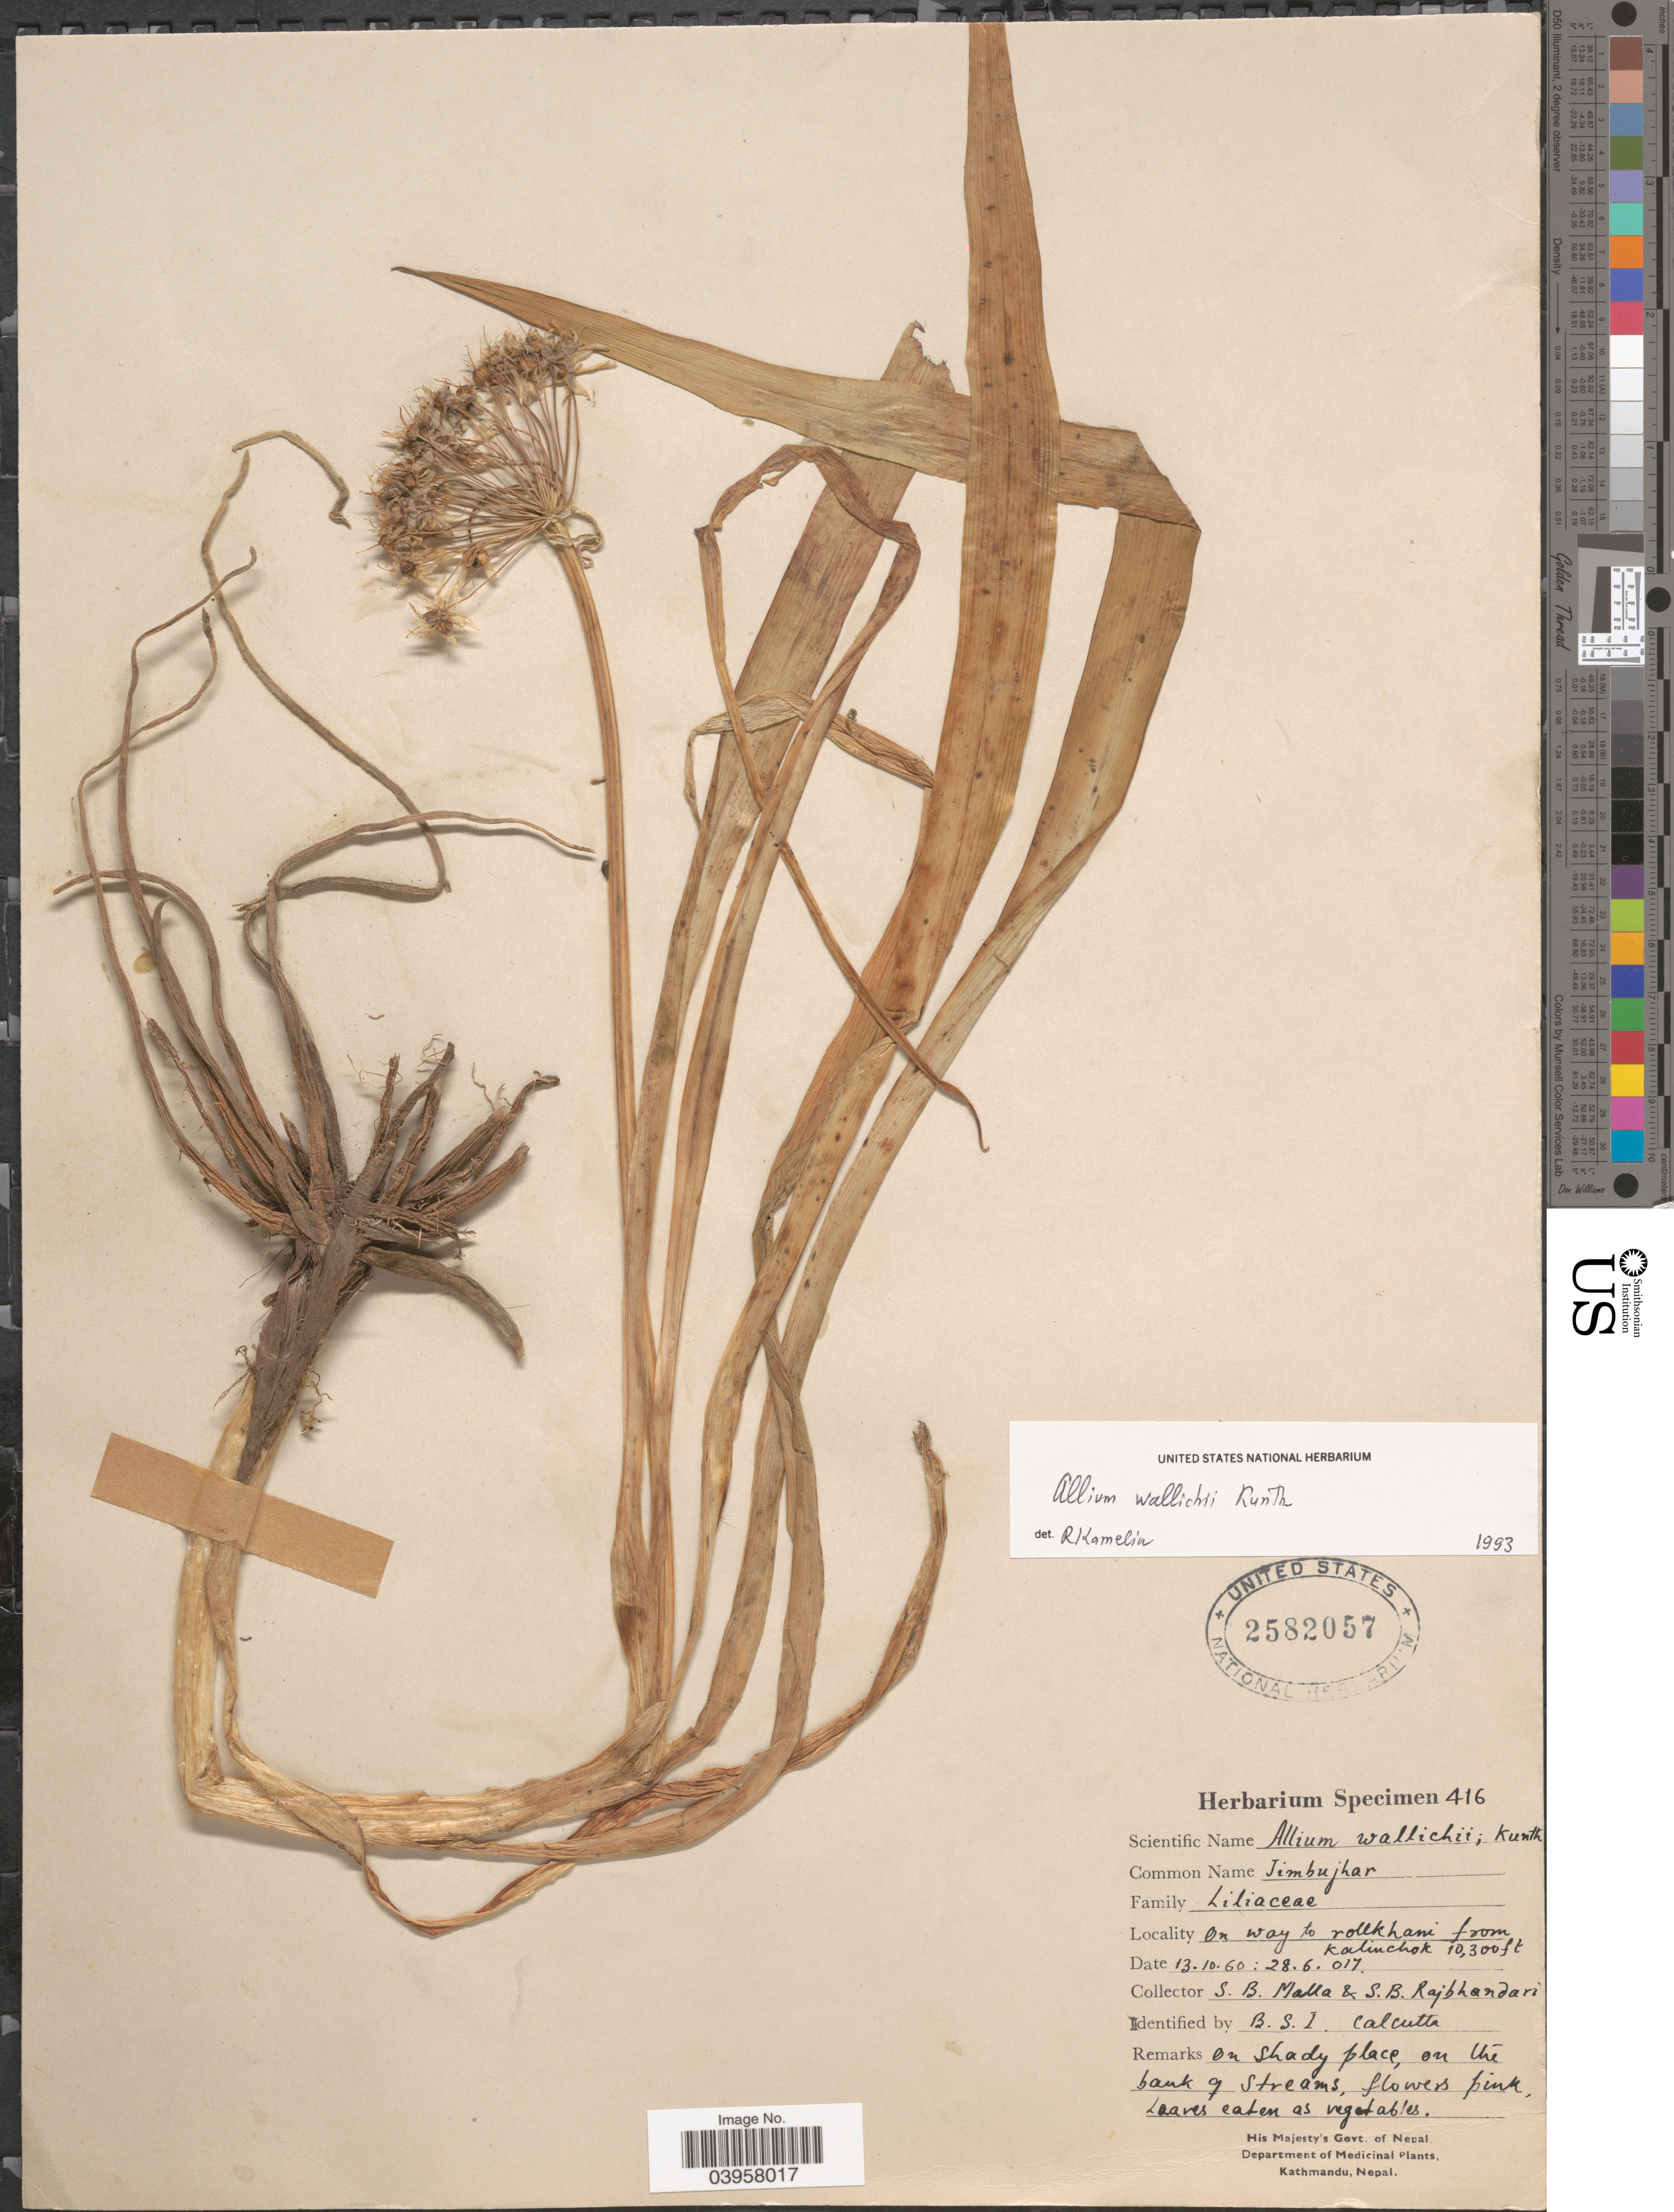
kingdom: Plantae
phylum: Tracheophyta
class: Liliopsida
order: Asparagales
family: Amaryllidaceae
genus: Allium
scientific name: Allium wallichii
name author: Kunth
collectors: S. Malla & S. Rajbhandari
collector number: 416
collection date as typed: Transcribed d/m/y: 13/10/60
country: Nepal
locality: On way to rollkhami from Kalinchok.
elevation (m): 3139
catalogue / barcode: US 2582057